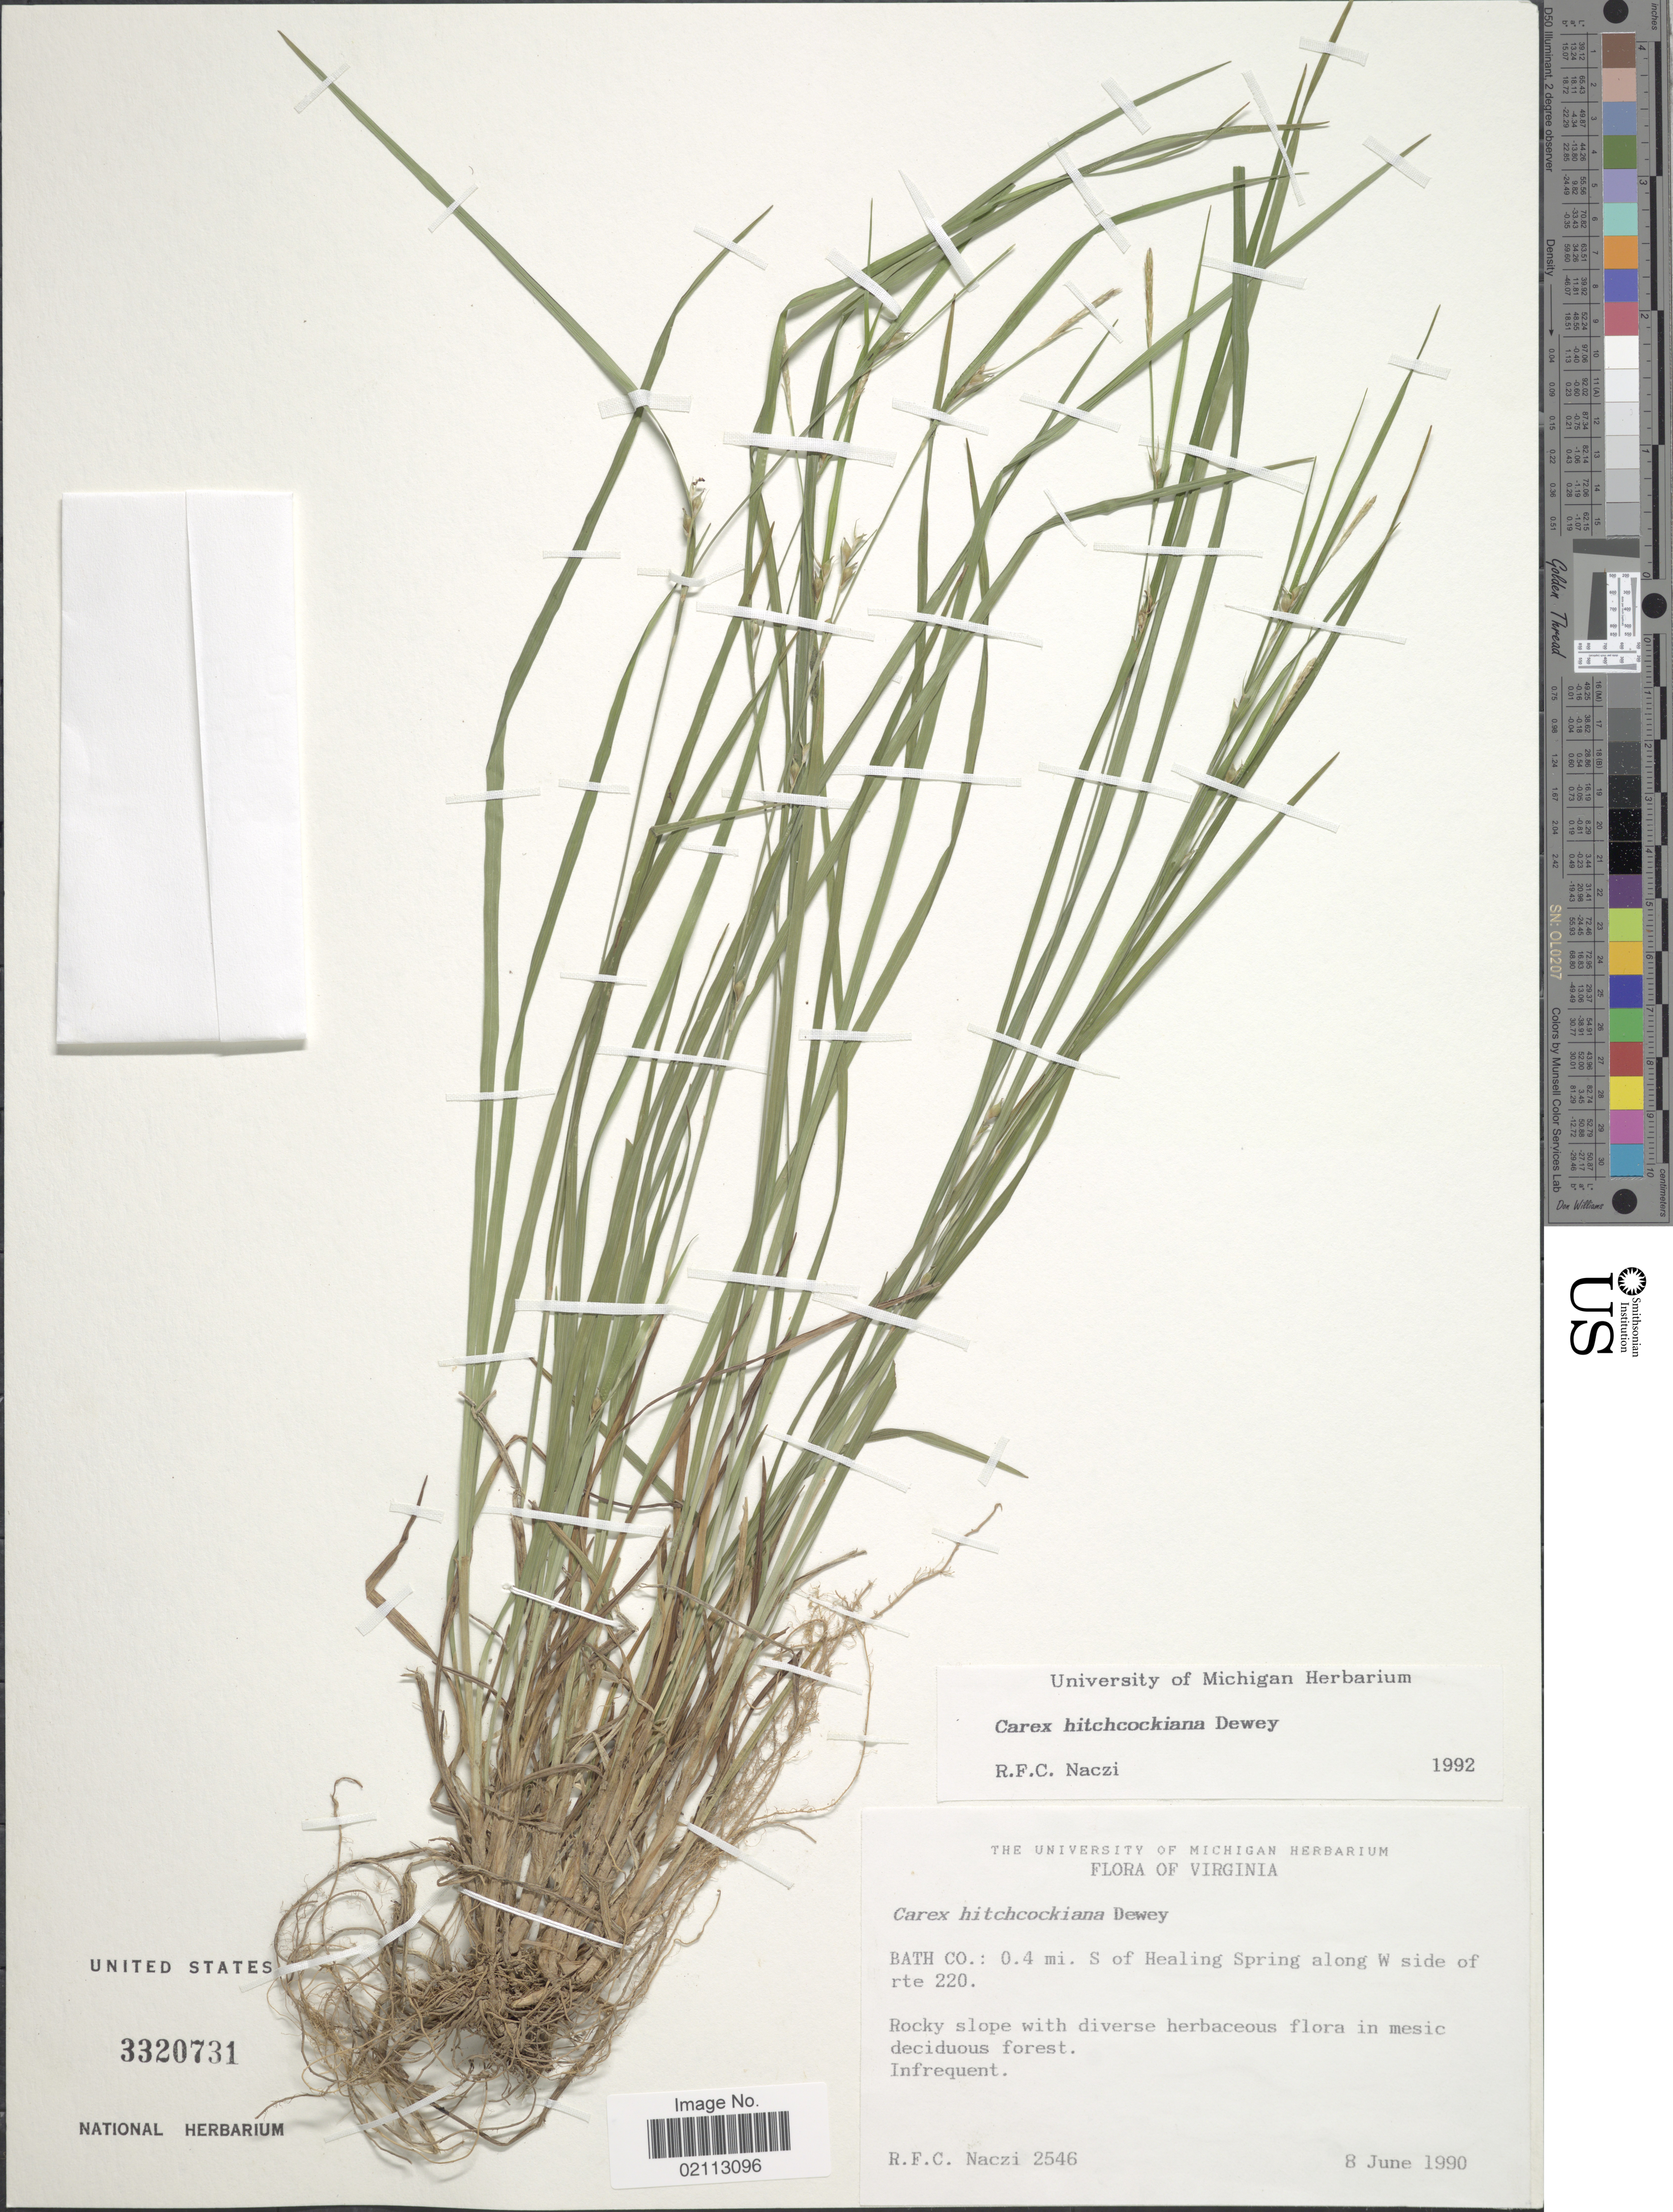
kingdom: Plantae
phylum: Tracheophyta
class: Liliopsida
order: Poales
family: Cyperaceae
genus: Carex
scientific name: Carex hitchcockiana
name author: Dewey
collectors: R. F. C. Naczi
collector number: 2546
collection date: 1990-06-08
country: United States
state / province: Virginia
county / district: Bath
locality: Bath Co.: 0.4 mi. S of Healing Sptring along W side of rte 220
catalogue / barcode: US 3320731